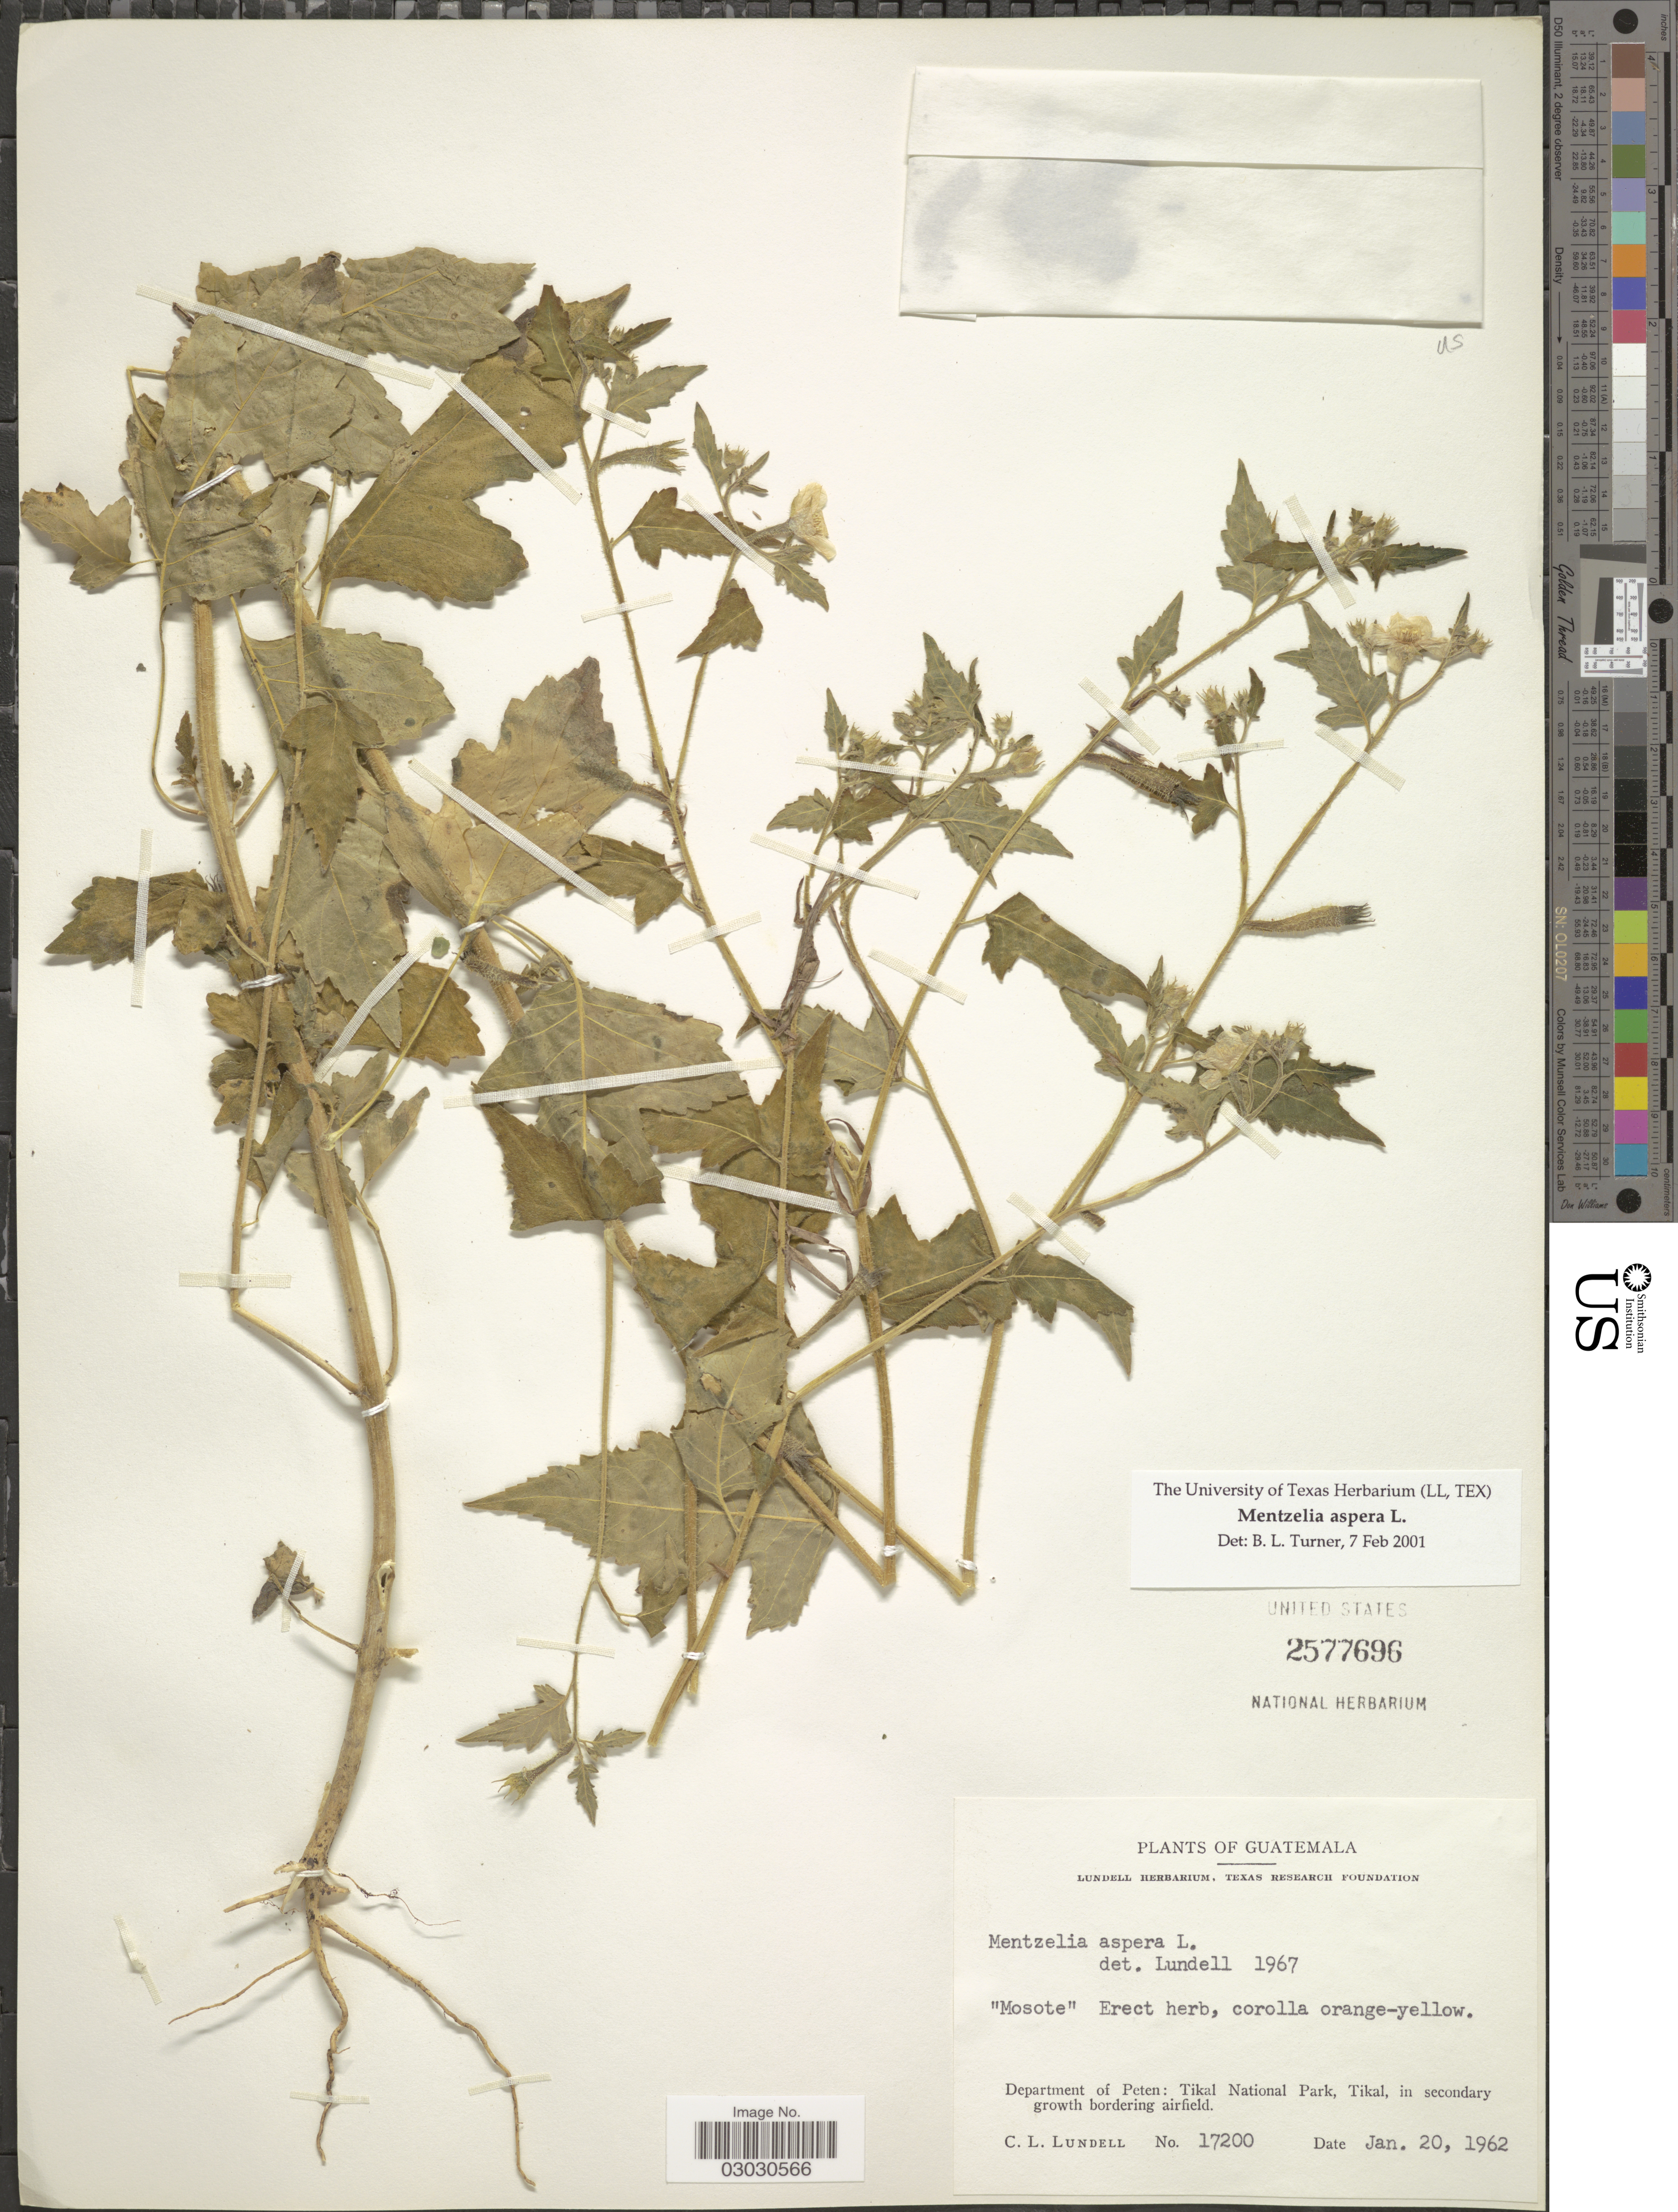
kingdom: Plantae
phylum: Tracheophyta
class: Magnoliopsida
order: Cornales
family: Loasaceae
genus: Mentzelia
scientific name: Mentzelia aspera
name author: L.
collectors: C. L. Lundell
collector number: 17200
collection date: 1962-01-20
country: Guatemala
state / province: El Petén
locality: Department of Peten: Tikal National Park, Tikal, in secondary growth bordering airfield.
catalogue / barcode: US 2577696